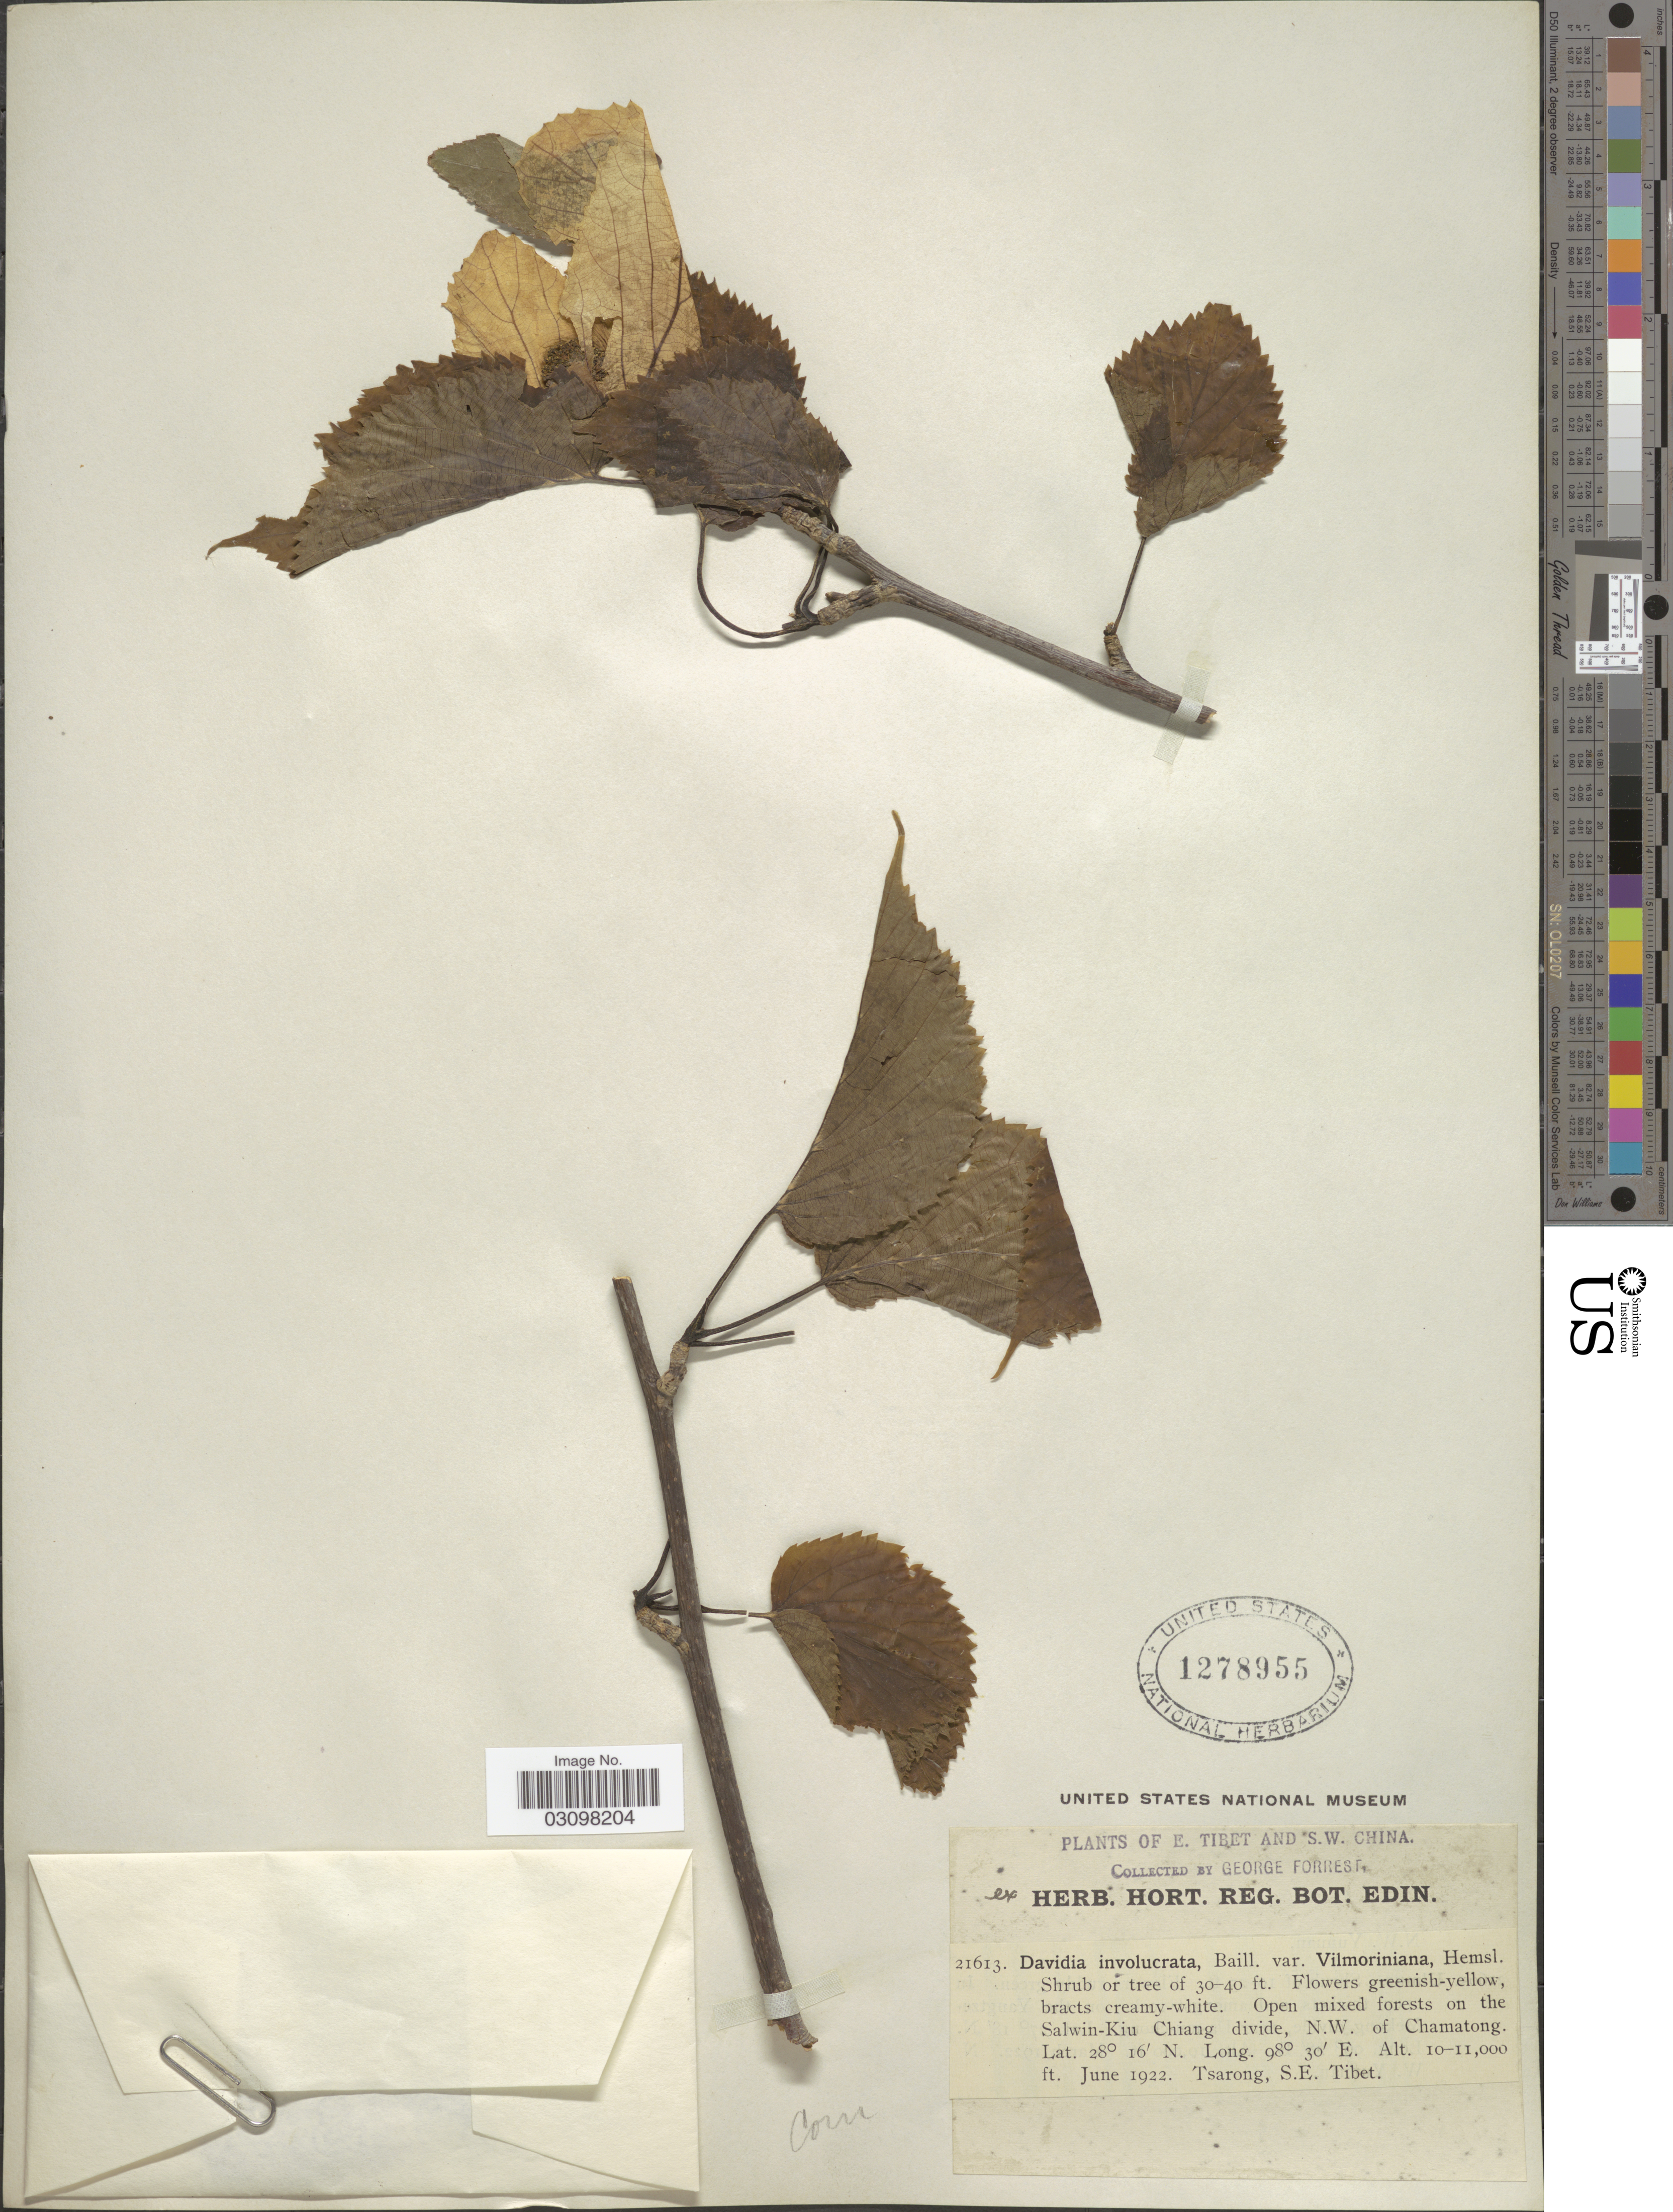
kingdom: Plantae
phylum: Tracheophyta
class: Magnoliopsida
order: Cornales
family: Nyssaceae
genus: Davidia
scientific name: Davidia involucrata var. vilmoriniana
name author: (Dode) Hemsl.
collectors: G. Forrest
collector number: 21613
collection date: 1922-06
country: China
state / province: Xizang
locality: E. Tibet and S.W. China. Open mixed forests on the Salwin-Kiu Chiang divide, N.W. of Chamatong.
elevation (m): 3048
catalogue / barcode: US 1278955